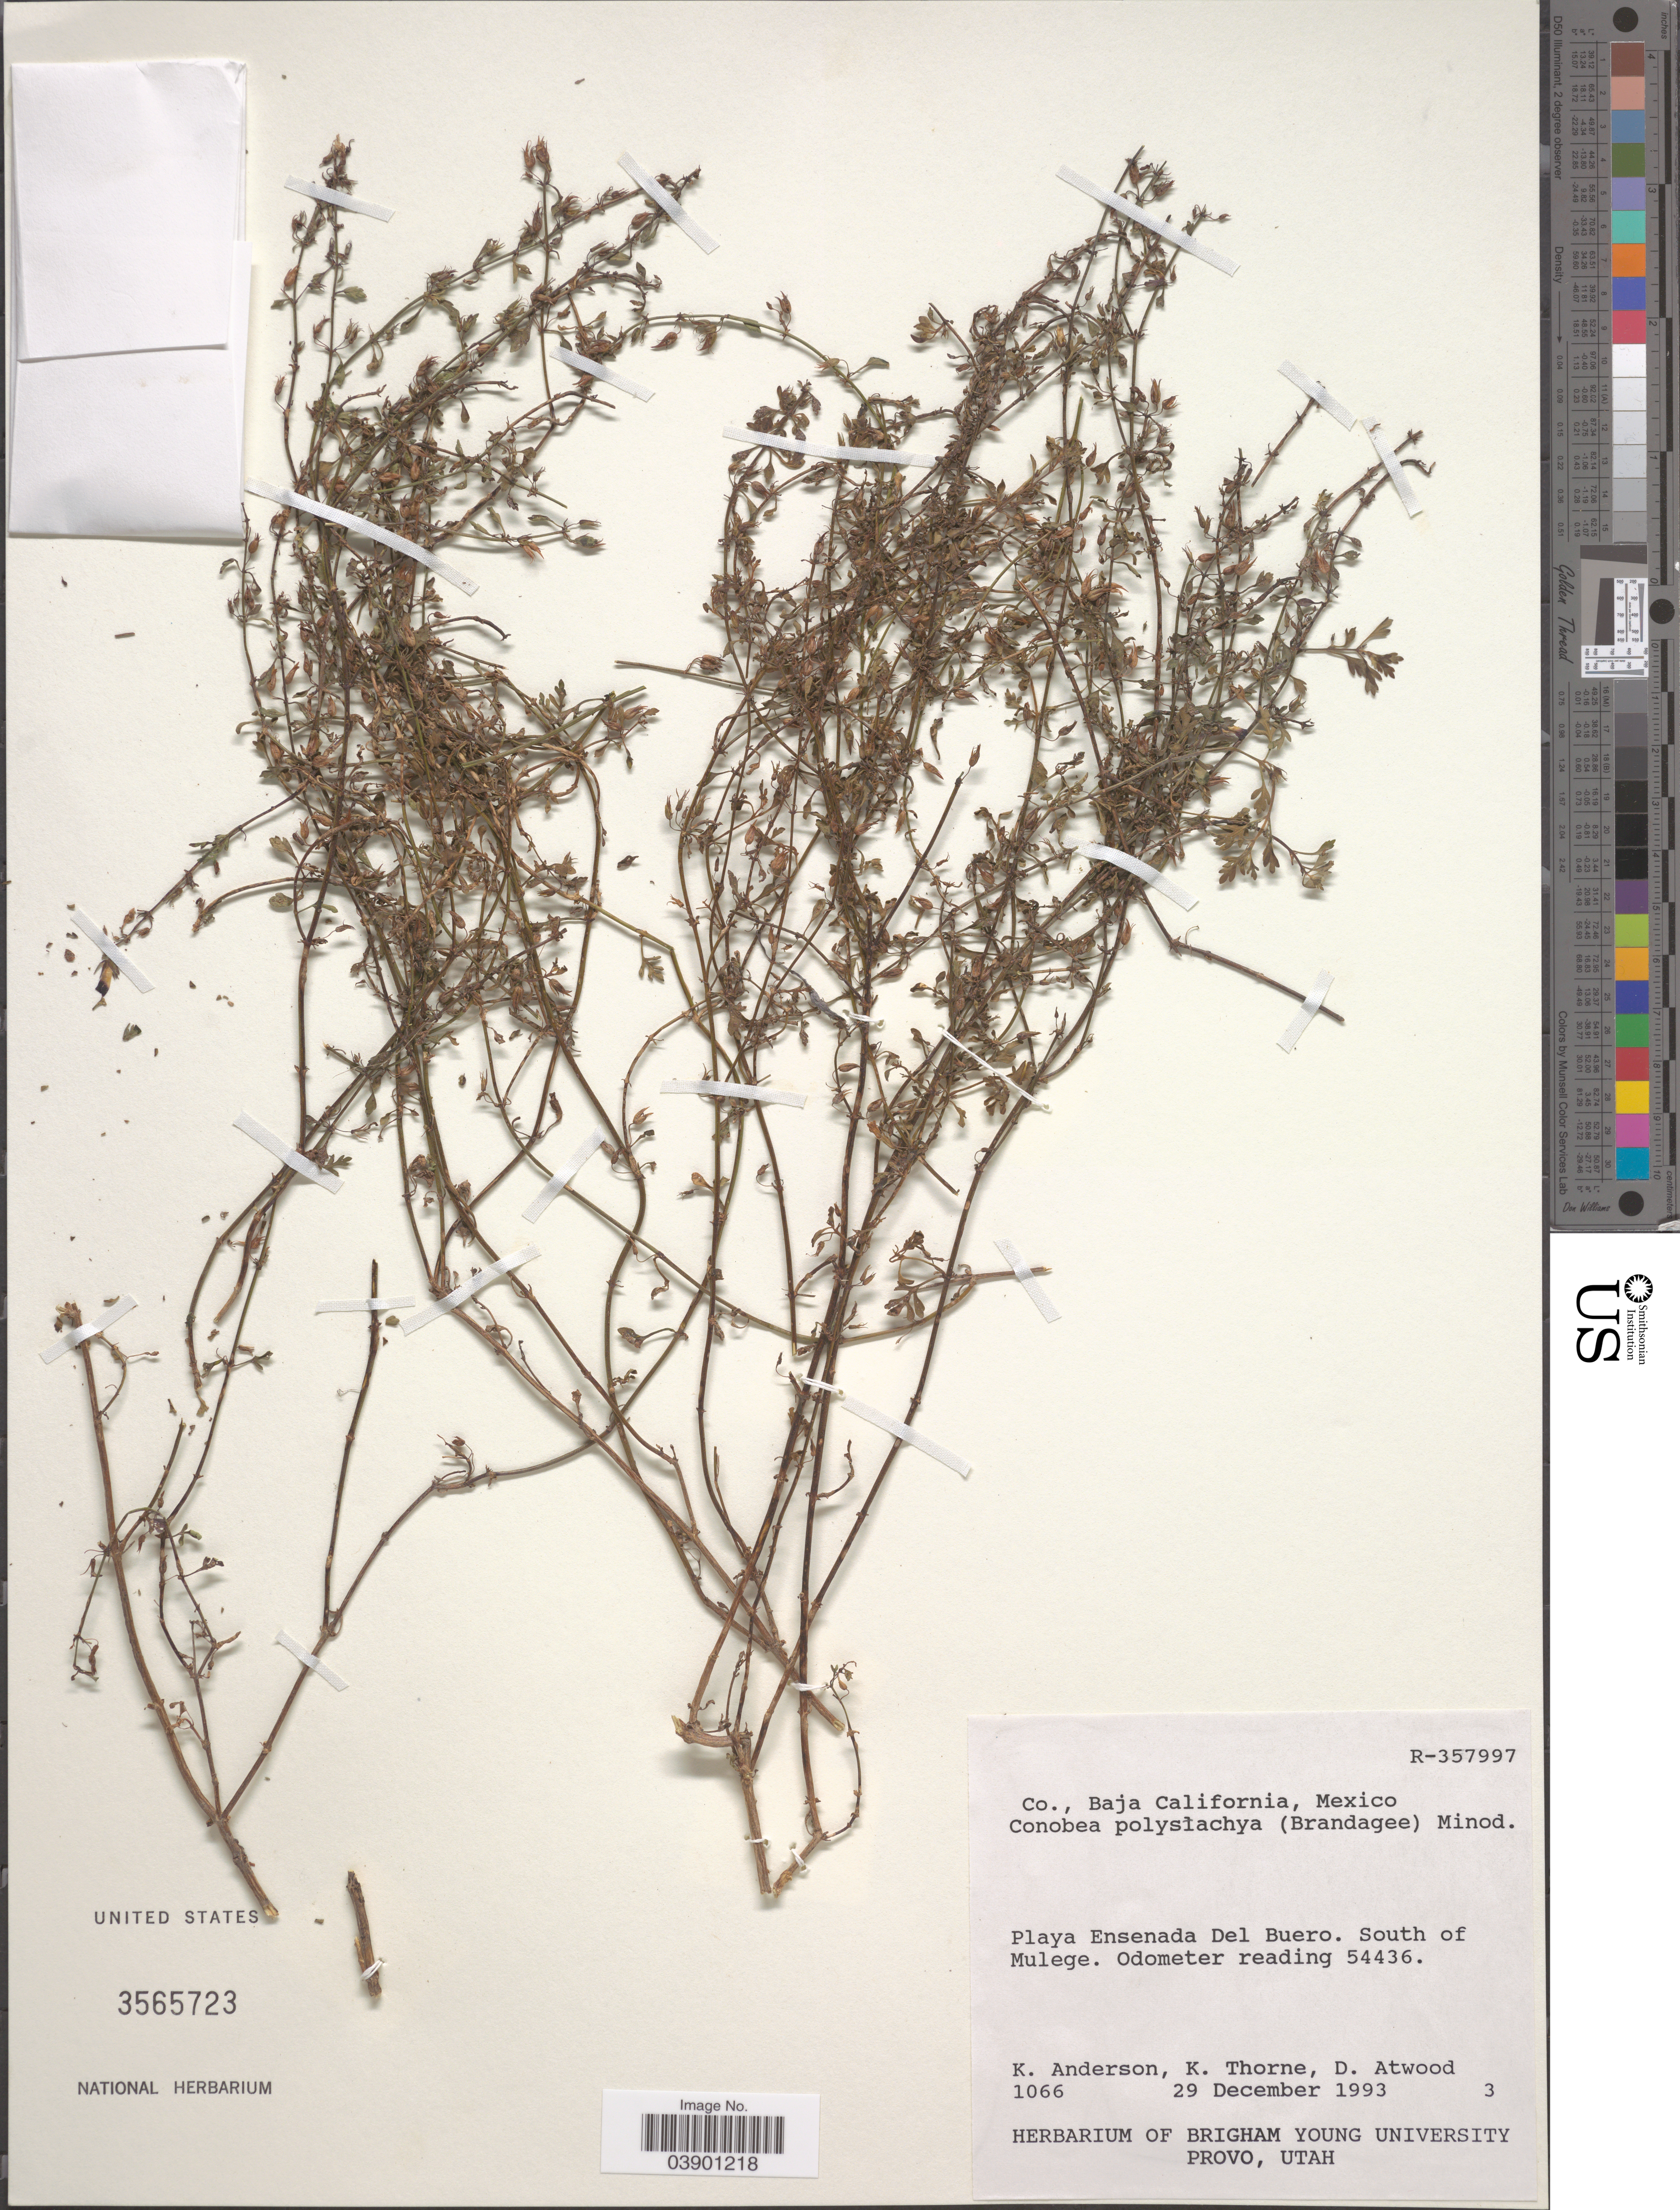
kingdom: Plantae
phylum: Tracheophyta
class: Magnoliopsida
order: Lamiales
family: Plantaginaceae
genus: Conobea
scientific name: Conobea polystachya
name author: Minod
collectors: K. Anderson, K. Thorne & D. Atwood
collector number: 1066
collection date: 1993-12-29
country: Mexico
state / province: Baja California Sur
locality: Playa Ensenada Del Buero. South of Mulege. Odometer reading 54436.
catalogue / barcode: US 3565723